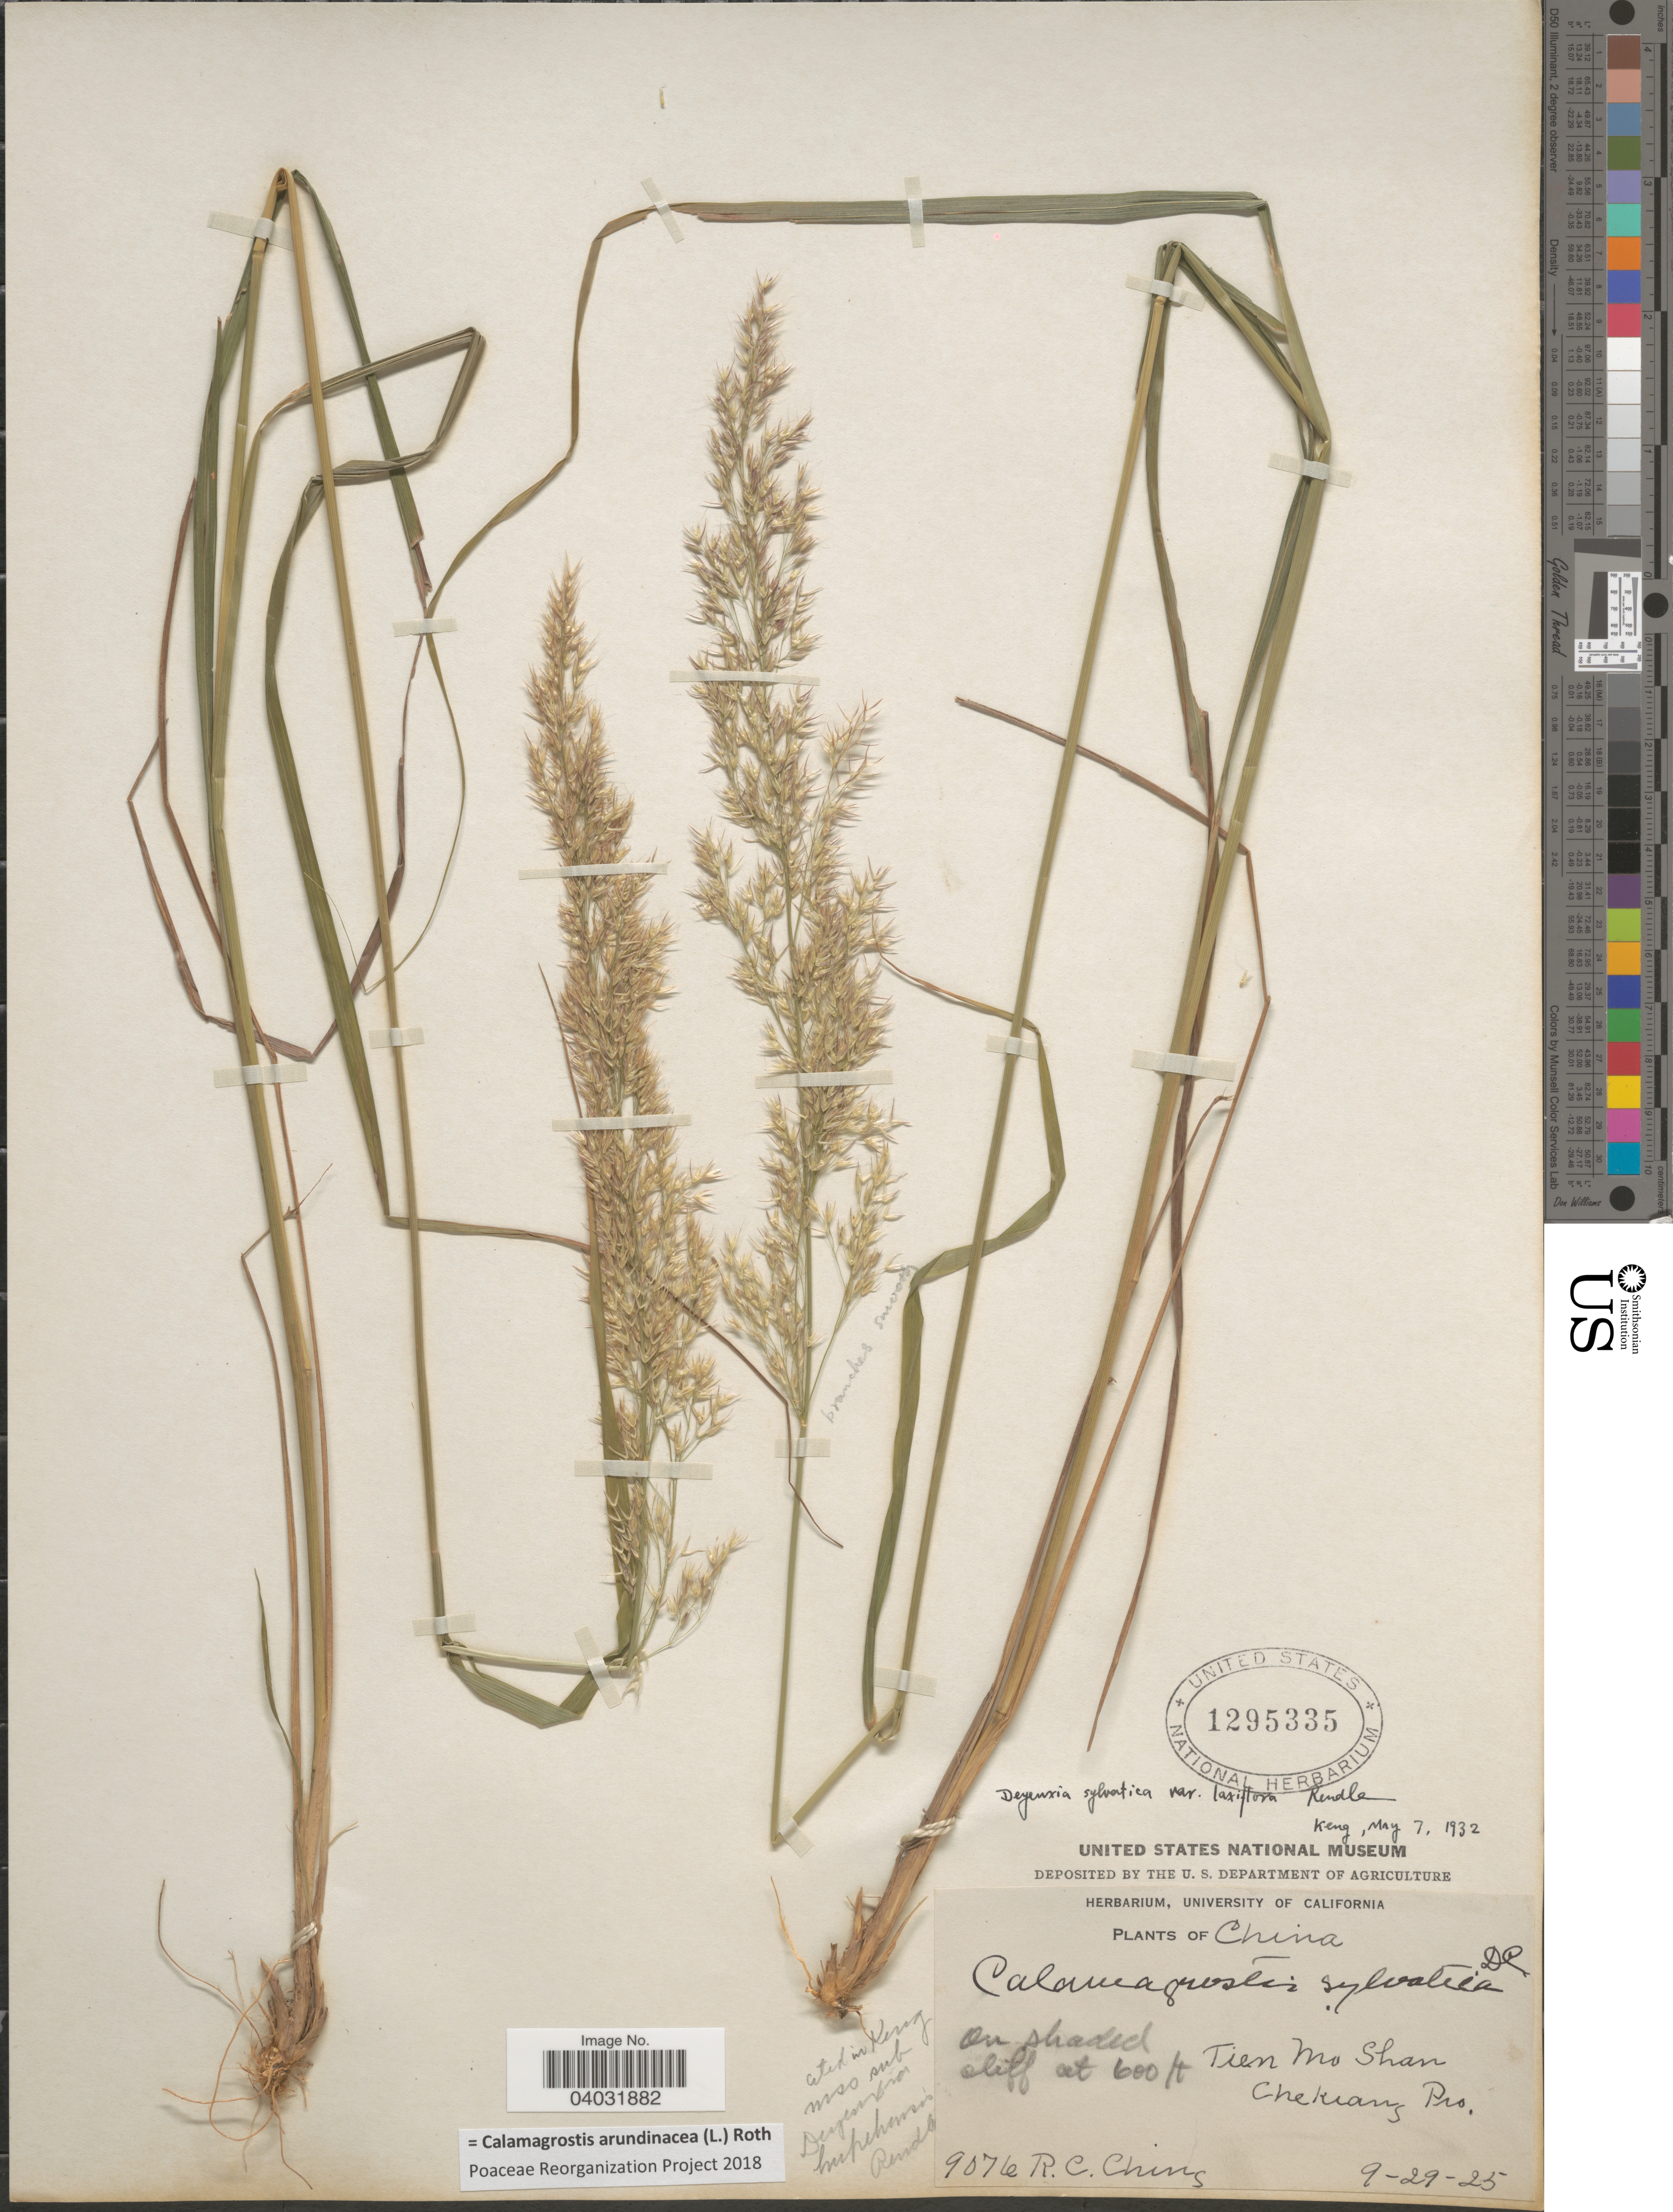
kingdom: Plantae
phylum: Tracheophyta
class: Liliopsida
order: Poales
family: Poaceae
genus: Calamagrostis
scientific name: Calamagrostis arundinacea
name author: (L.) Roth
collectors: R. C. Ching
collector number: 9076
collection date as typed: Transcribed d/m/y: 29/9/25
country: China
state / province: Zhejiang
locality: Tien Mo Shan. Chekiang Pro.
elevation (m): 183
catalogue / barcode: US 1295335